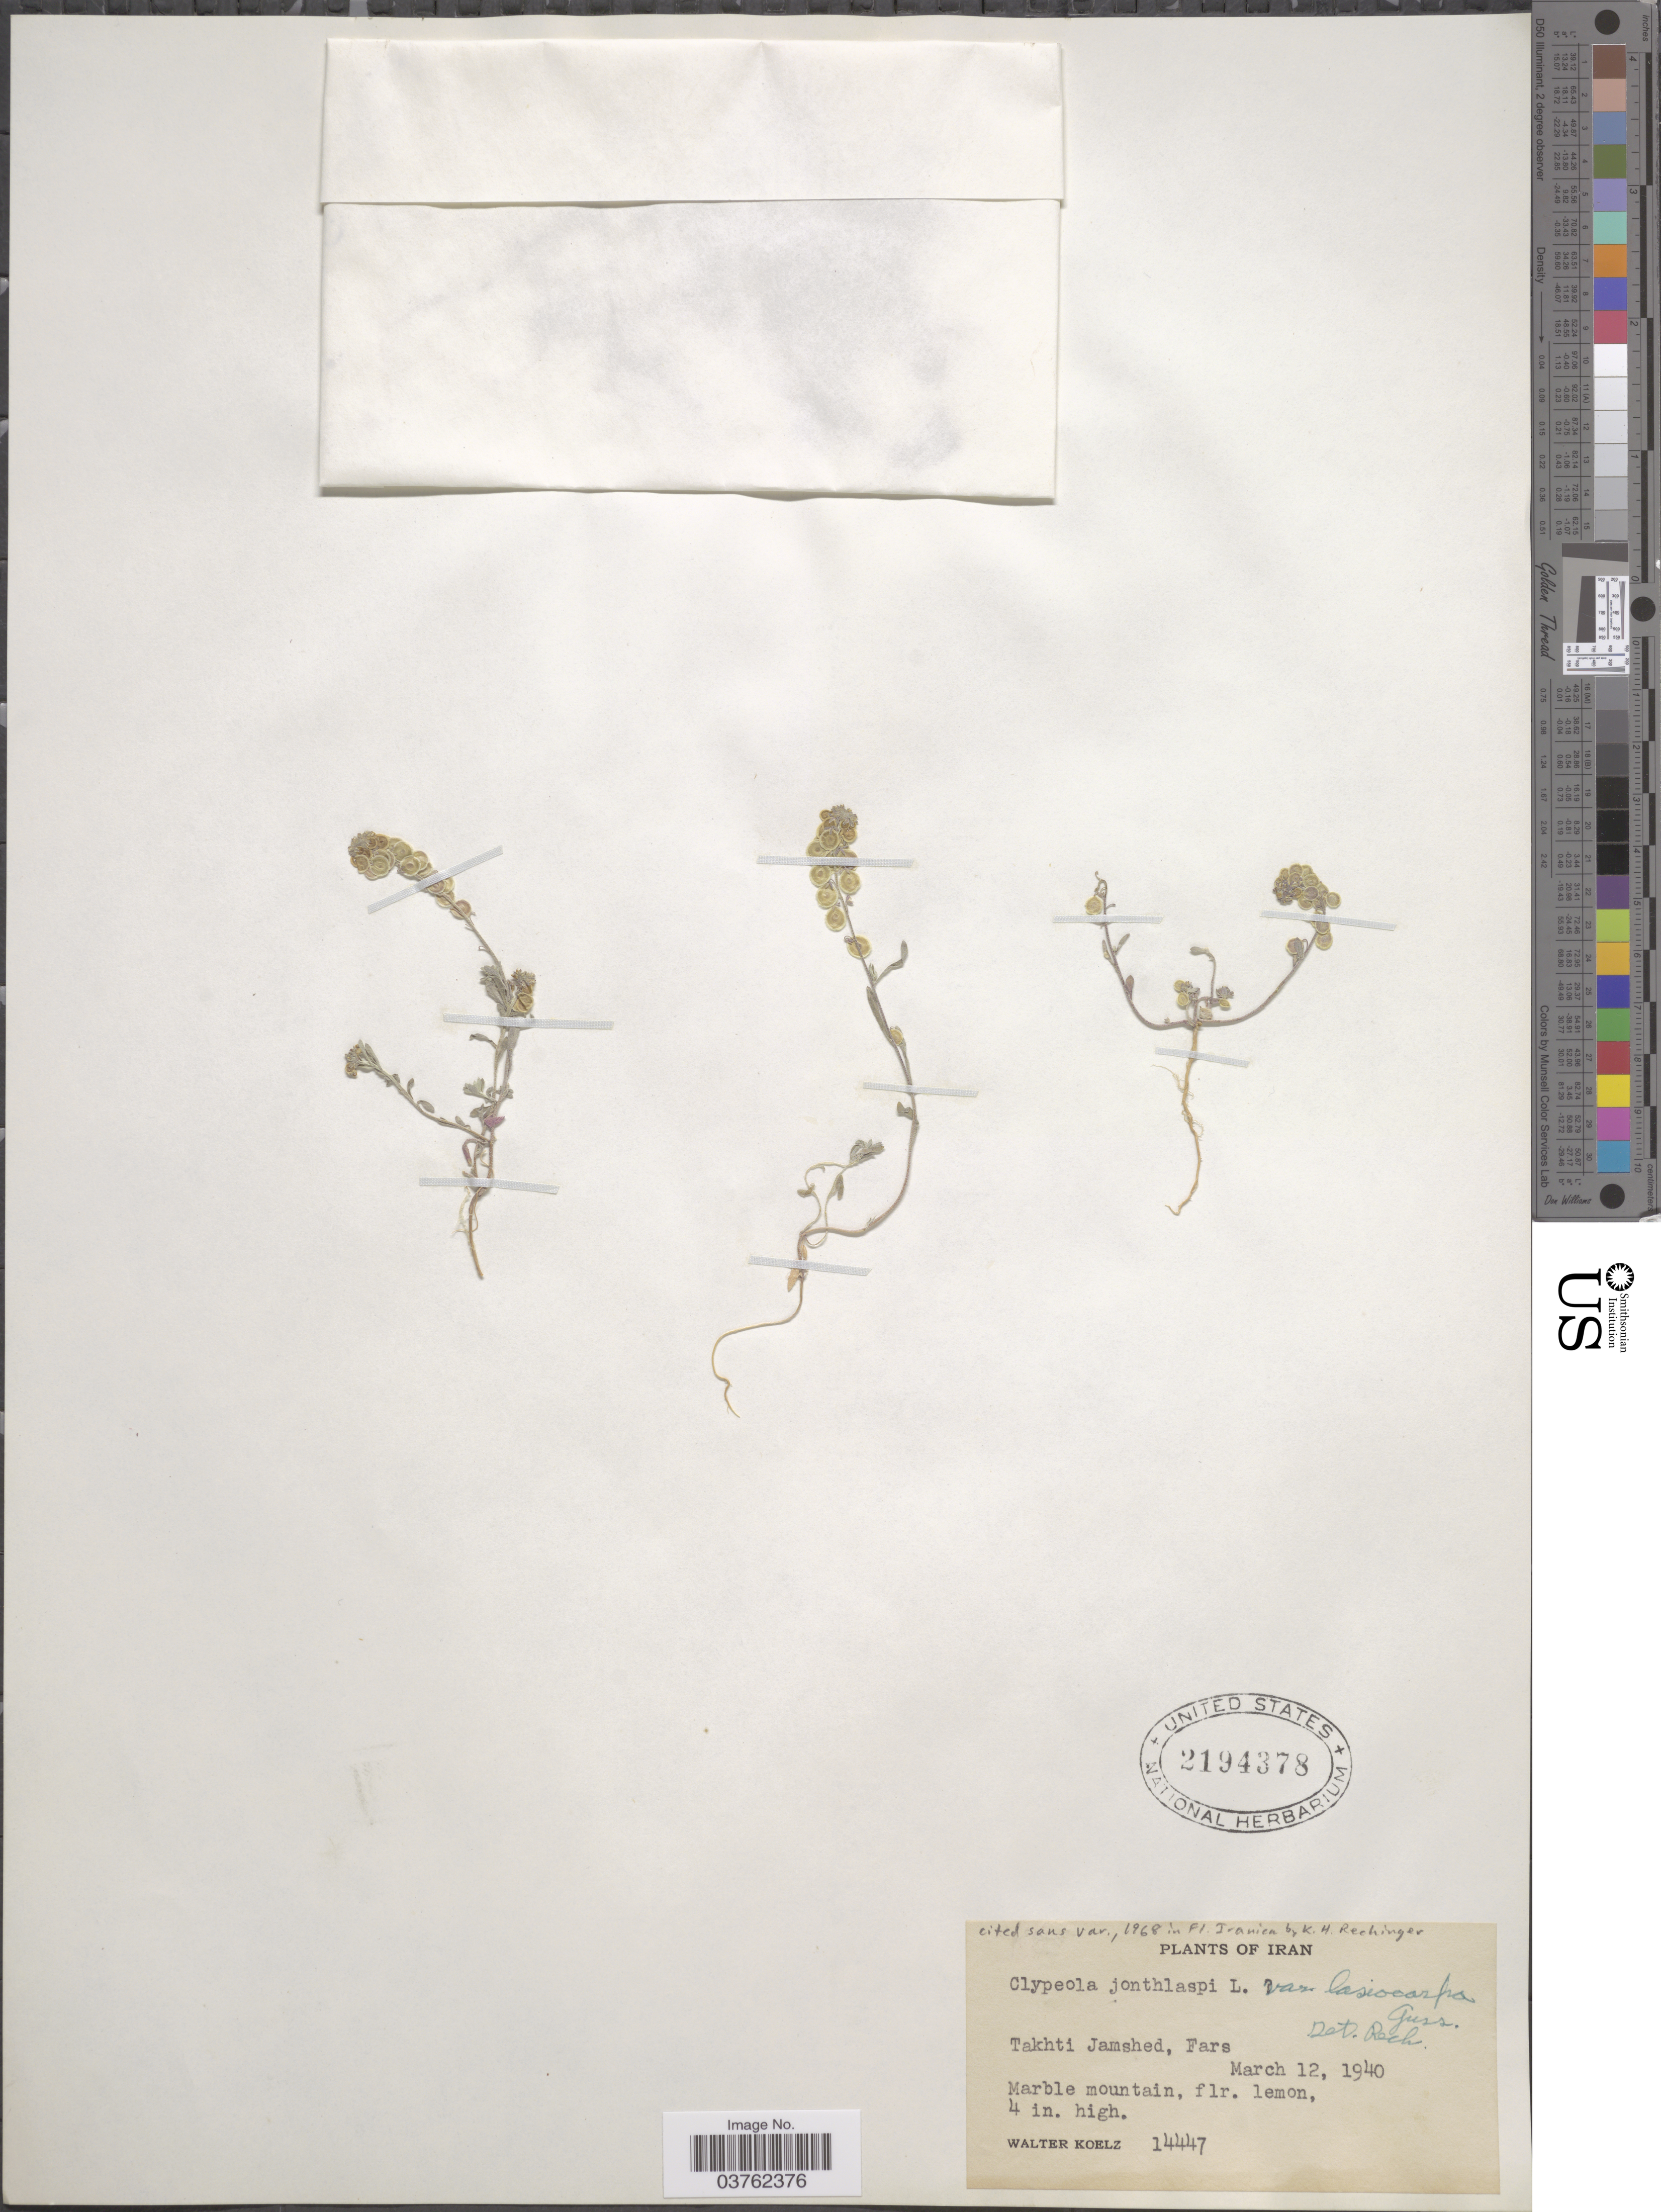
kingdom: Plantae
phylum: Tracheophyta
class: Magnoliopsida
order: Brassicales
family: Brassicaceae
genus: Clypeola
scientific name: Clypeola jonthlaspi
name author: L.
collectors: W. N. Koelz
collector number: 14447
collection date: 1940-03-12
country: Iran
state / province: Fars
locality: Takhti Jamshed. Marble mountain.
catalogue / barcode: US 2194378